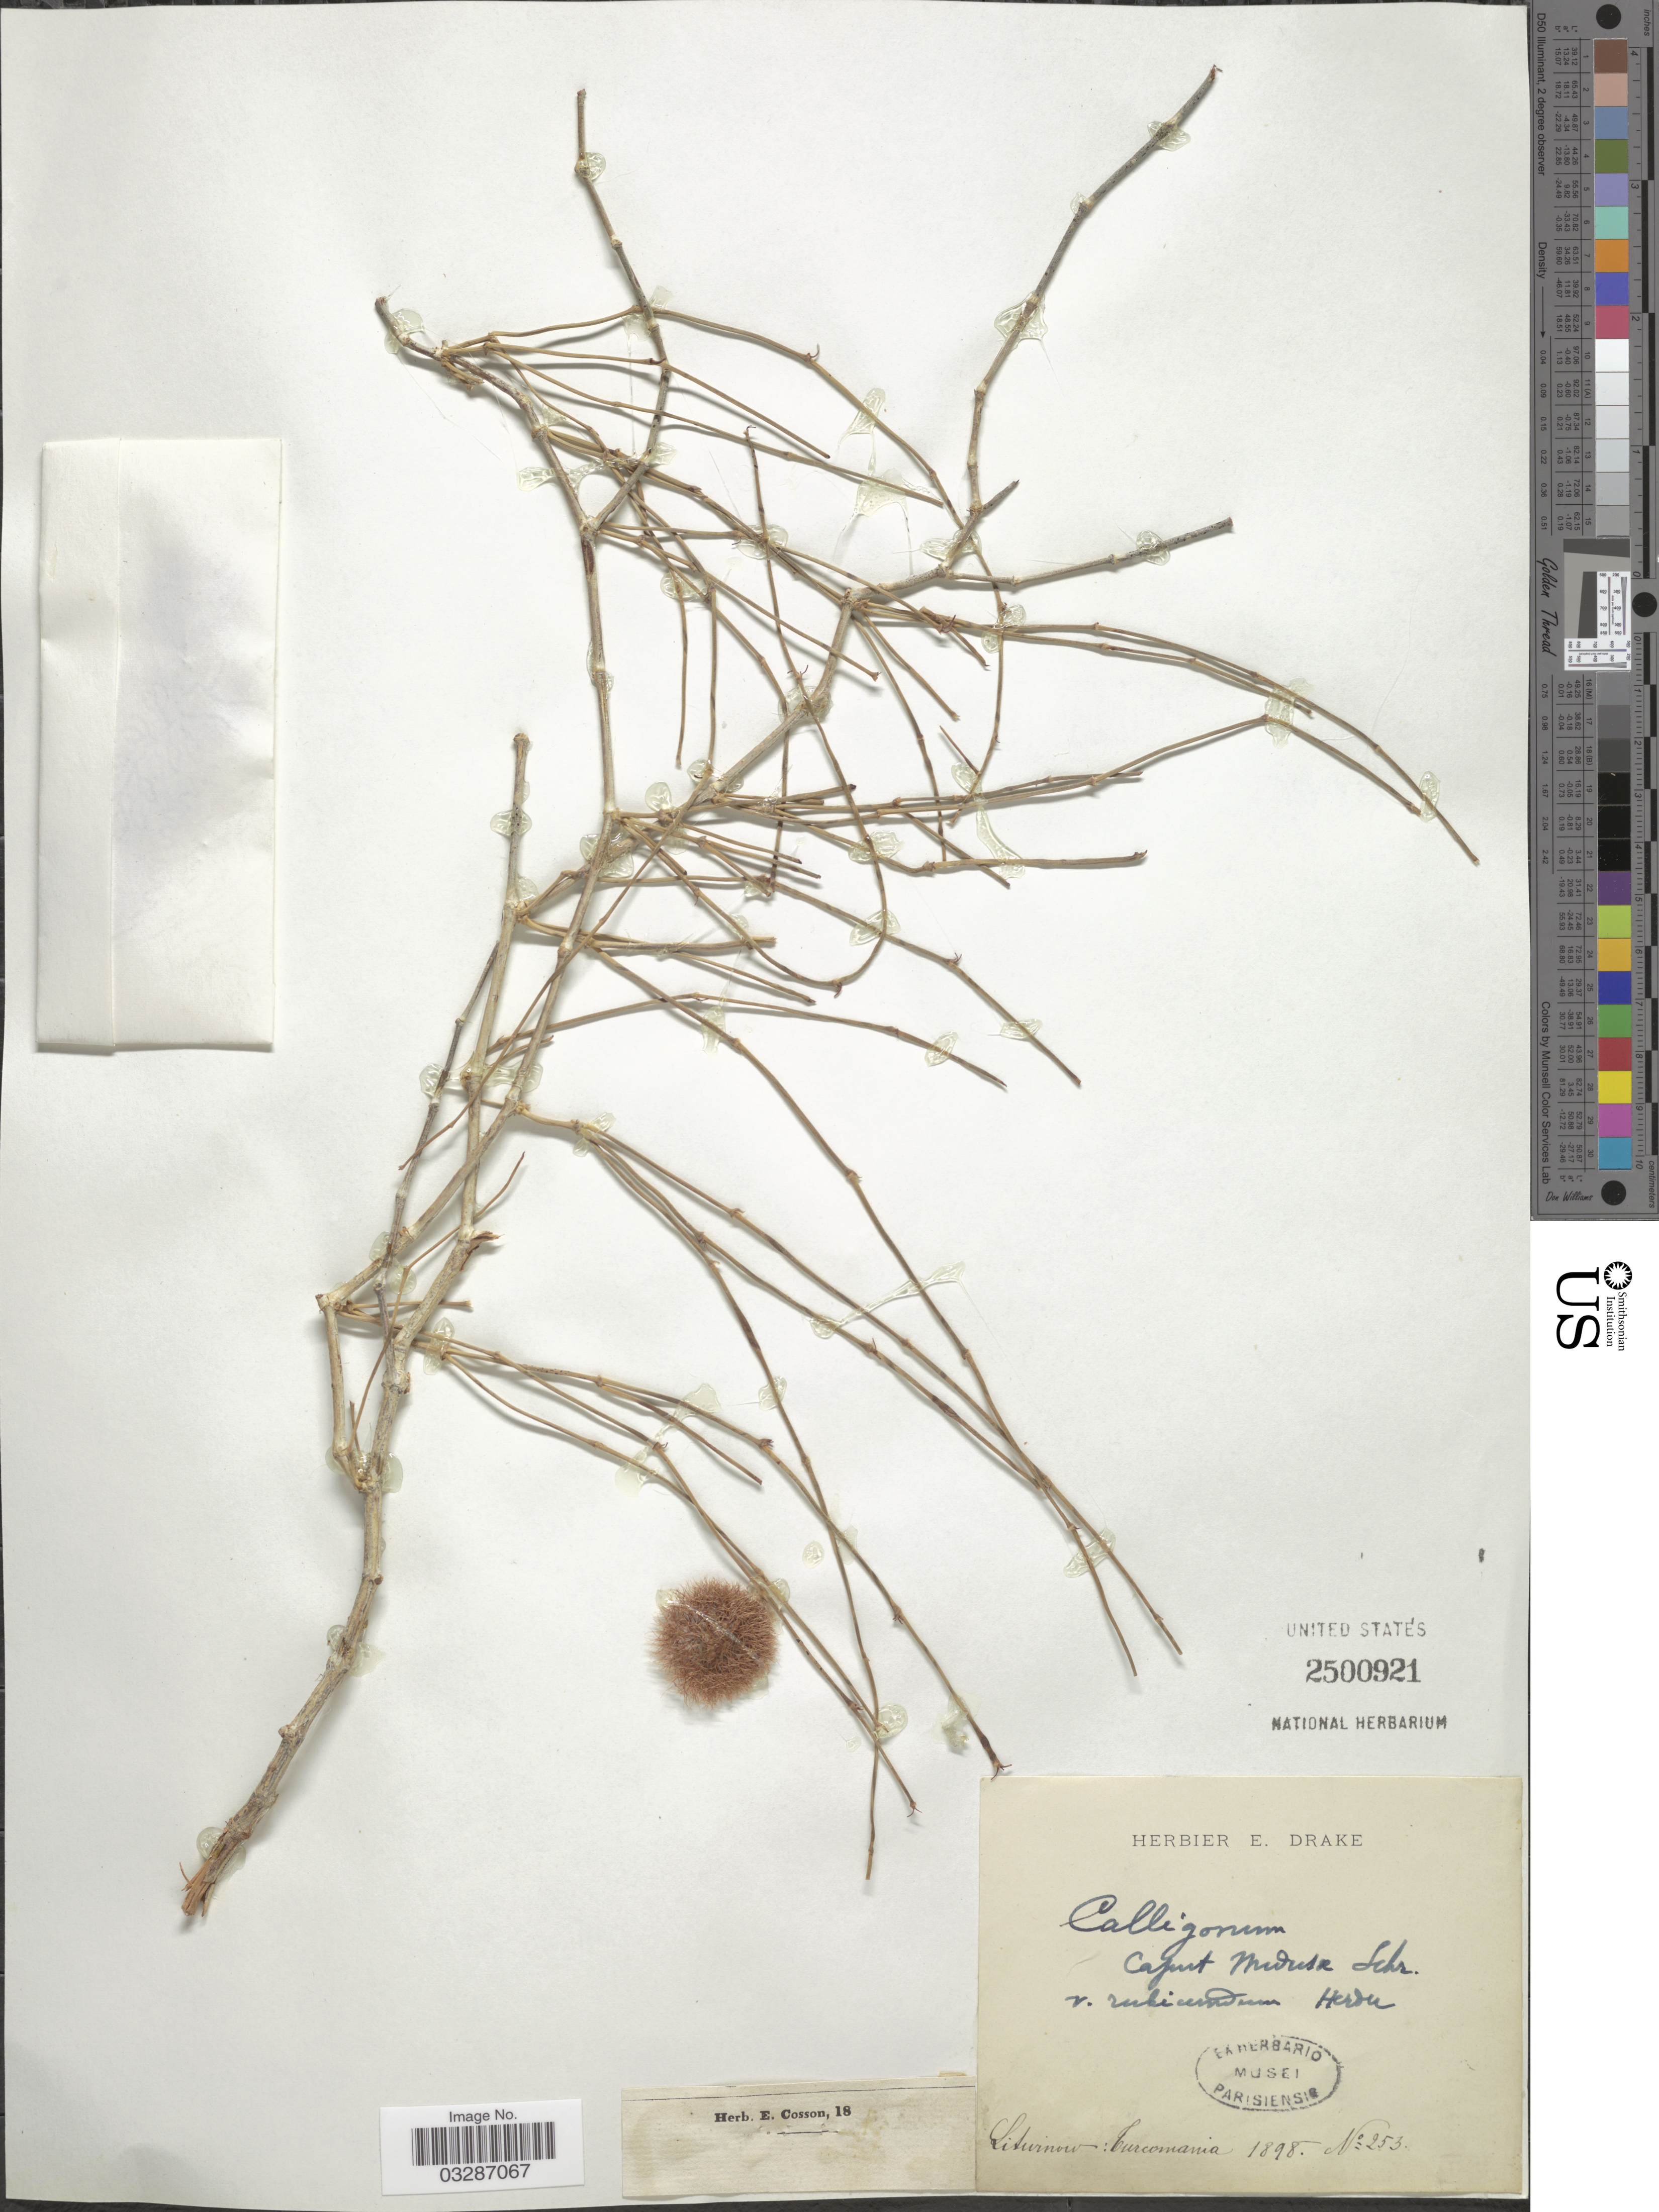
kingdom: Plantae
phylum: Tracheophyta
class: Magnoliopsida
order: Caryophyllales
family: Polygonaceae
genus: Calligonum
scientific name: Calligonum caput-medusae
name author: Schrenk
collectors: Litwinow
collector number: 253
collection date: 1898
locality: Turcomania.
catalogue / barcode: US 2500921